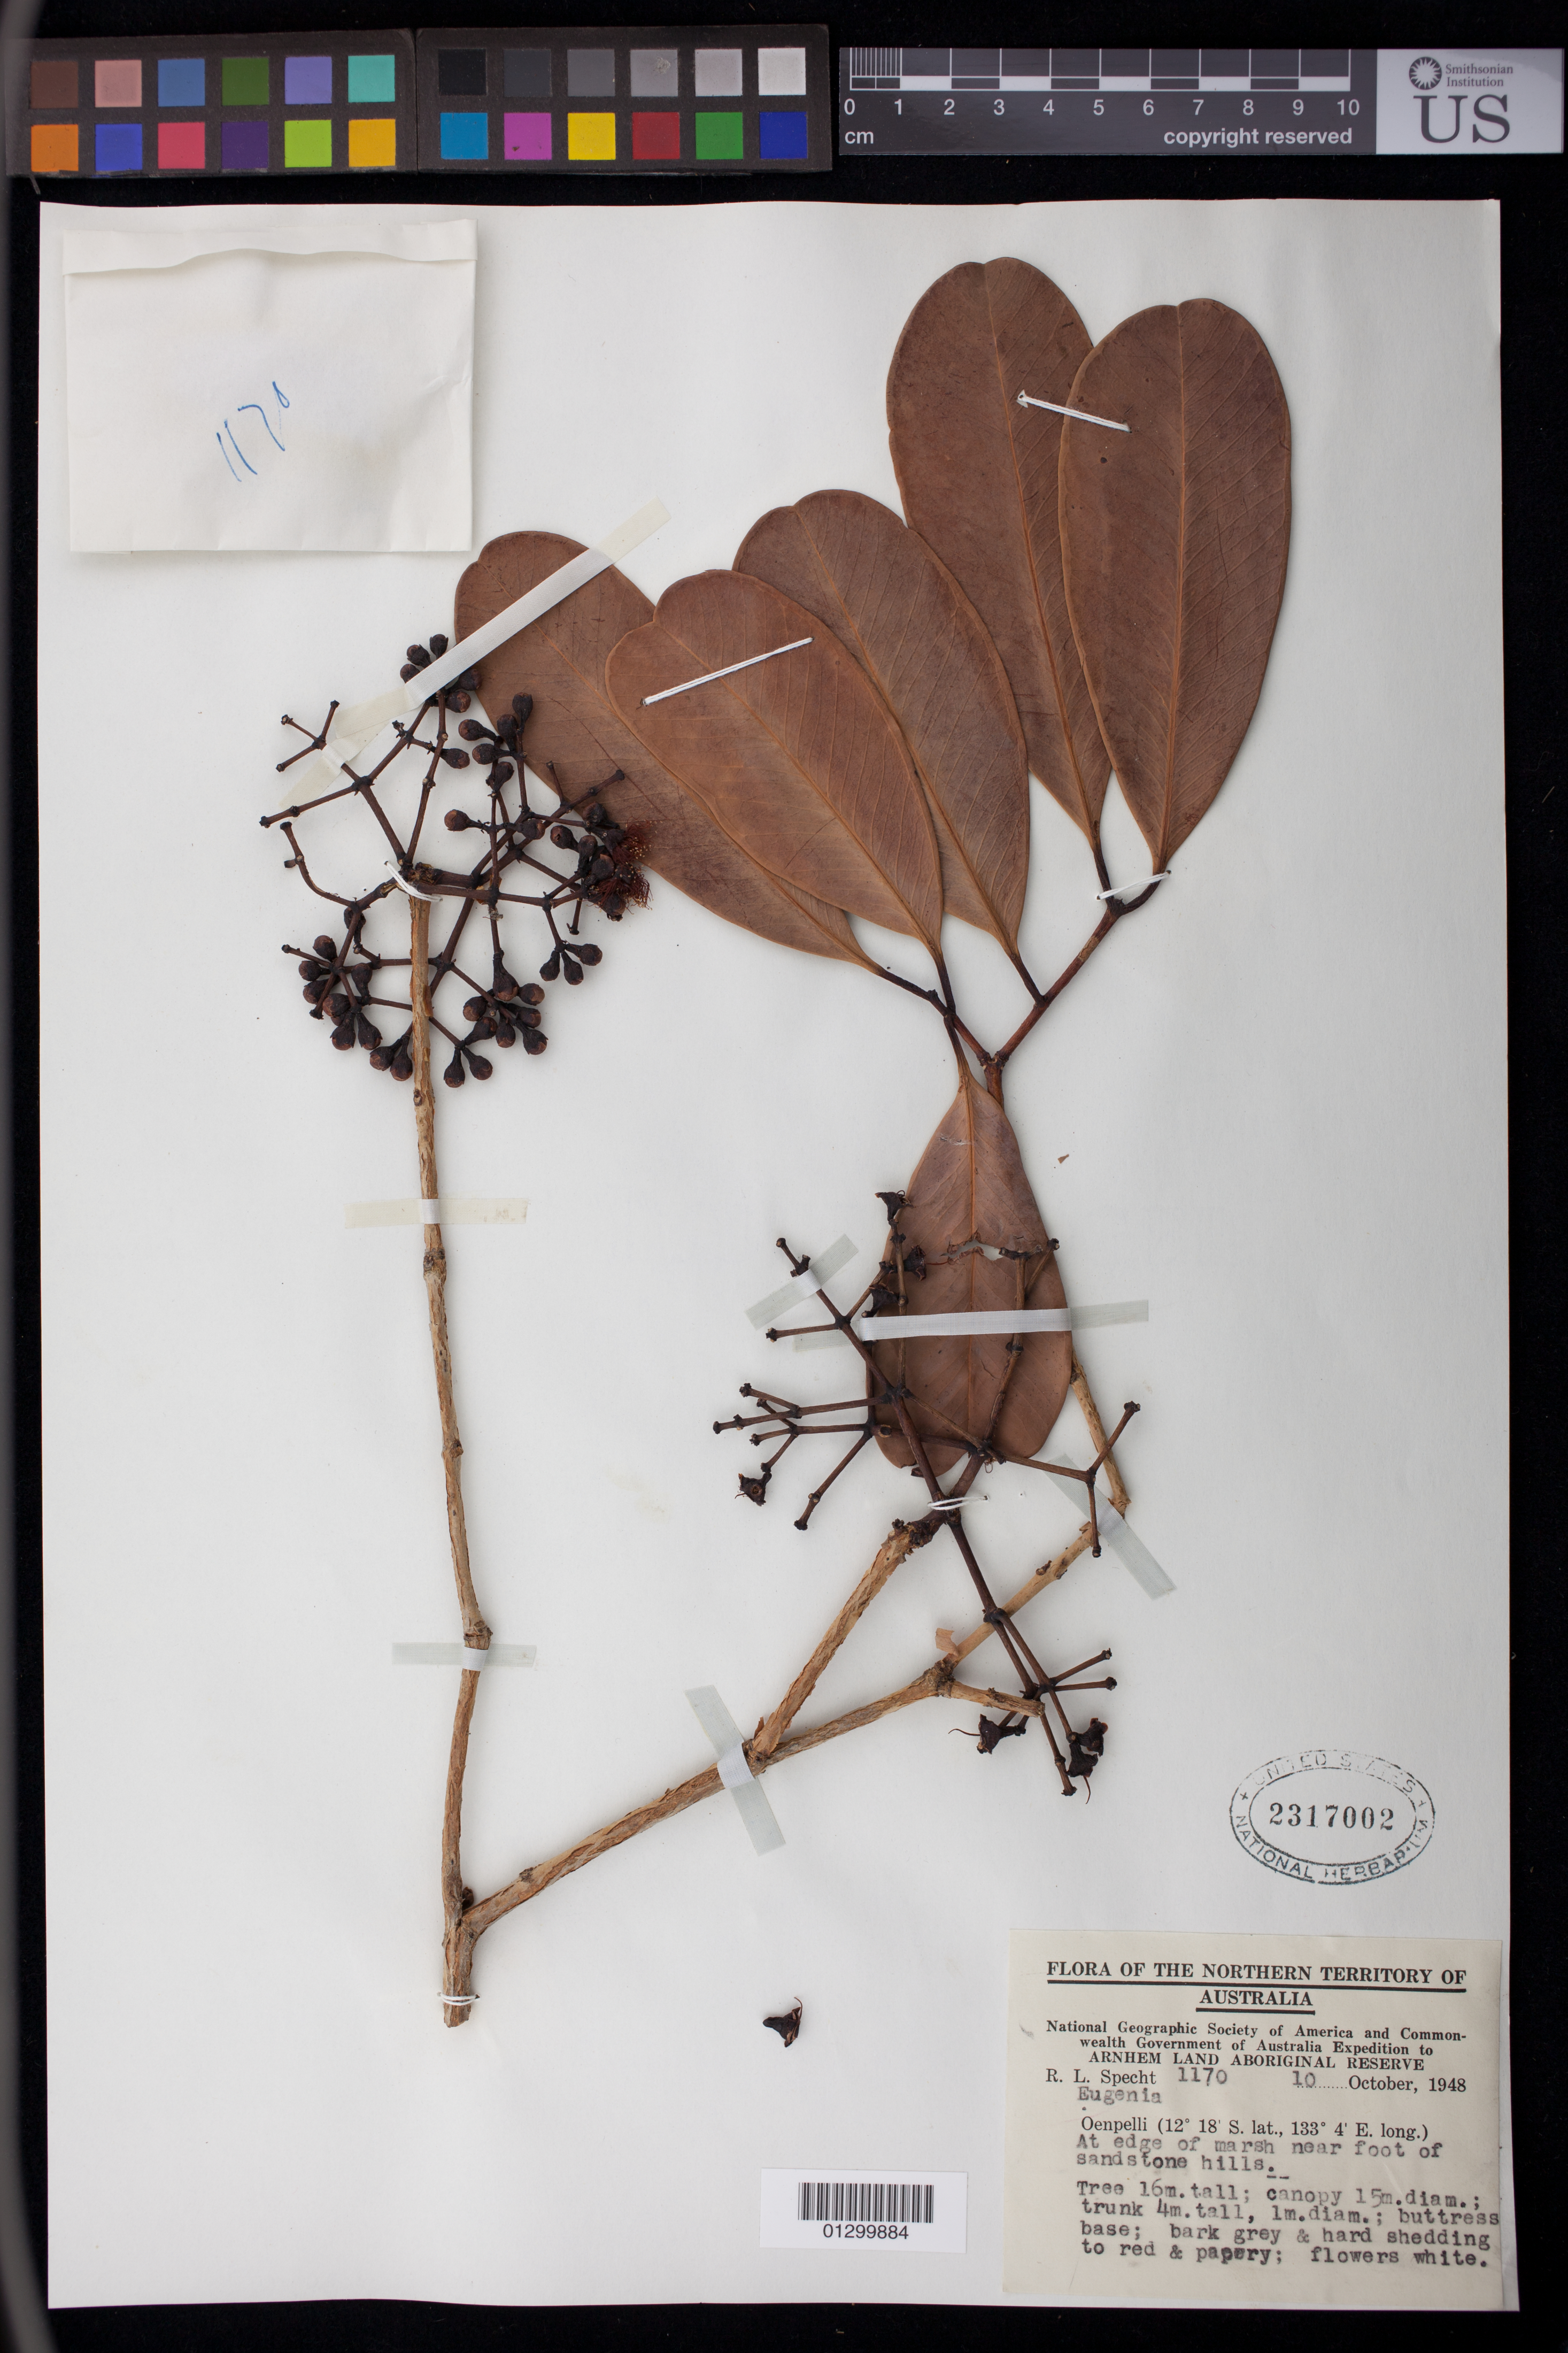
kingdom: Plantae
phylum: Tracheophyta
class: Magnoliopsida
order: Myrtales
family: Myrtaceae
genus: Syzygium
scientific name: Syzygium forte subsp. potamophilum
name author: B. Hyland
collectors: R. L. Specht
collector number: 1170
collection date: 1948-10-10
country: Australia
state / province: Northern Territory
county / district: West Arnhem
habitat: At edge of marsh near foot of sandstone hills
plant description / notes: Tree 16 m. tall; canopy 15 m. diam.; trunk 4 m. tall, 1 m. diam.; butttress base; bark grey and hard shedding to red and papery; flowers white.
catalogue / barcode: US 2317002